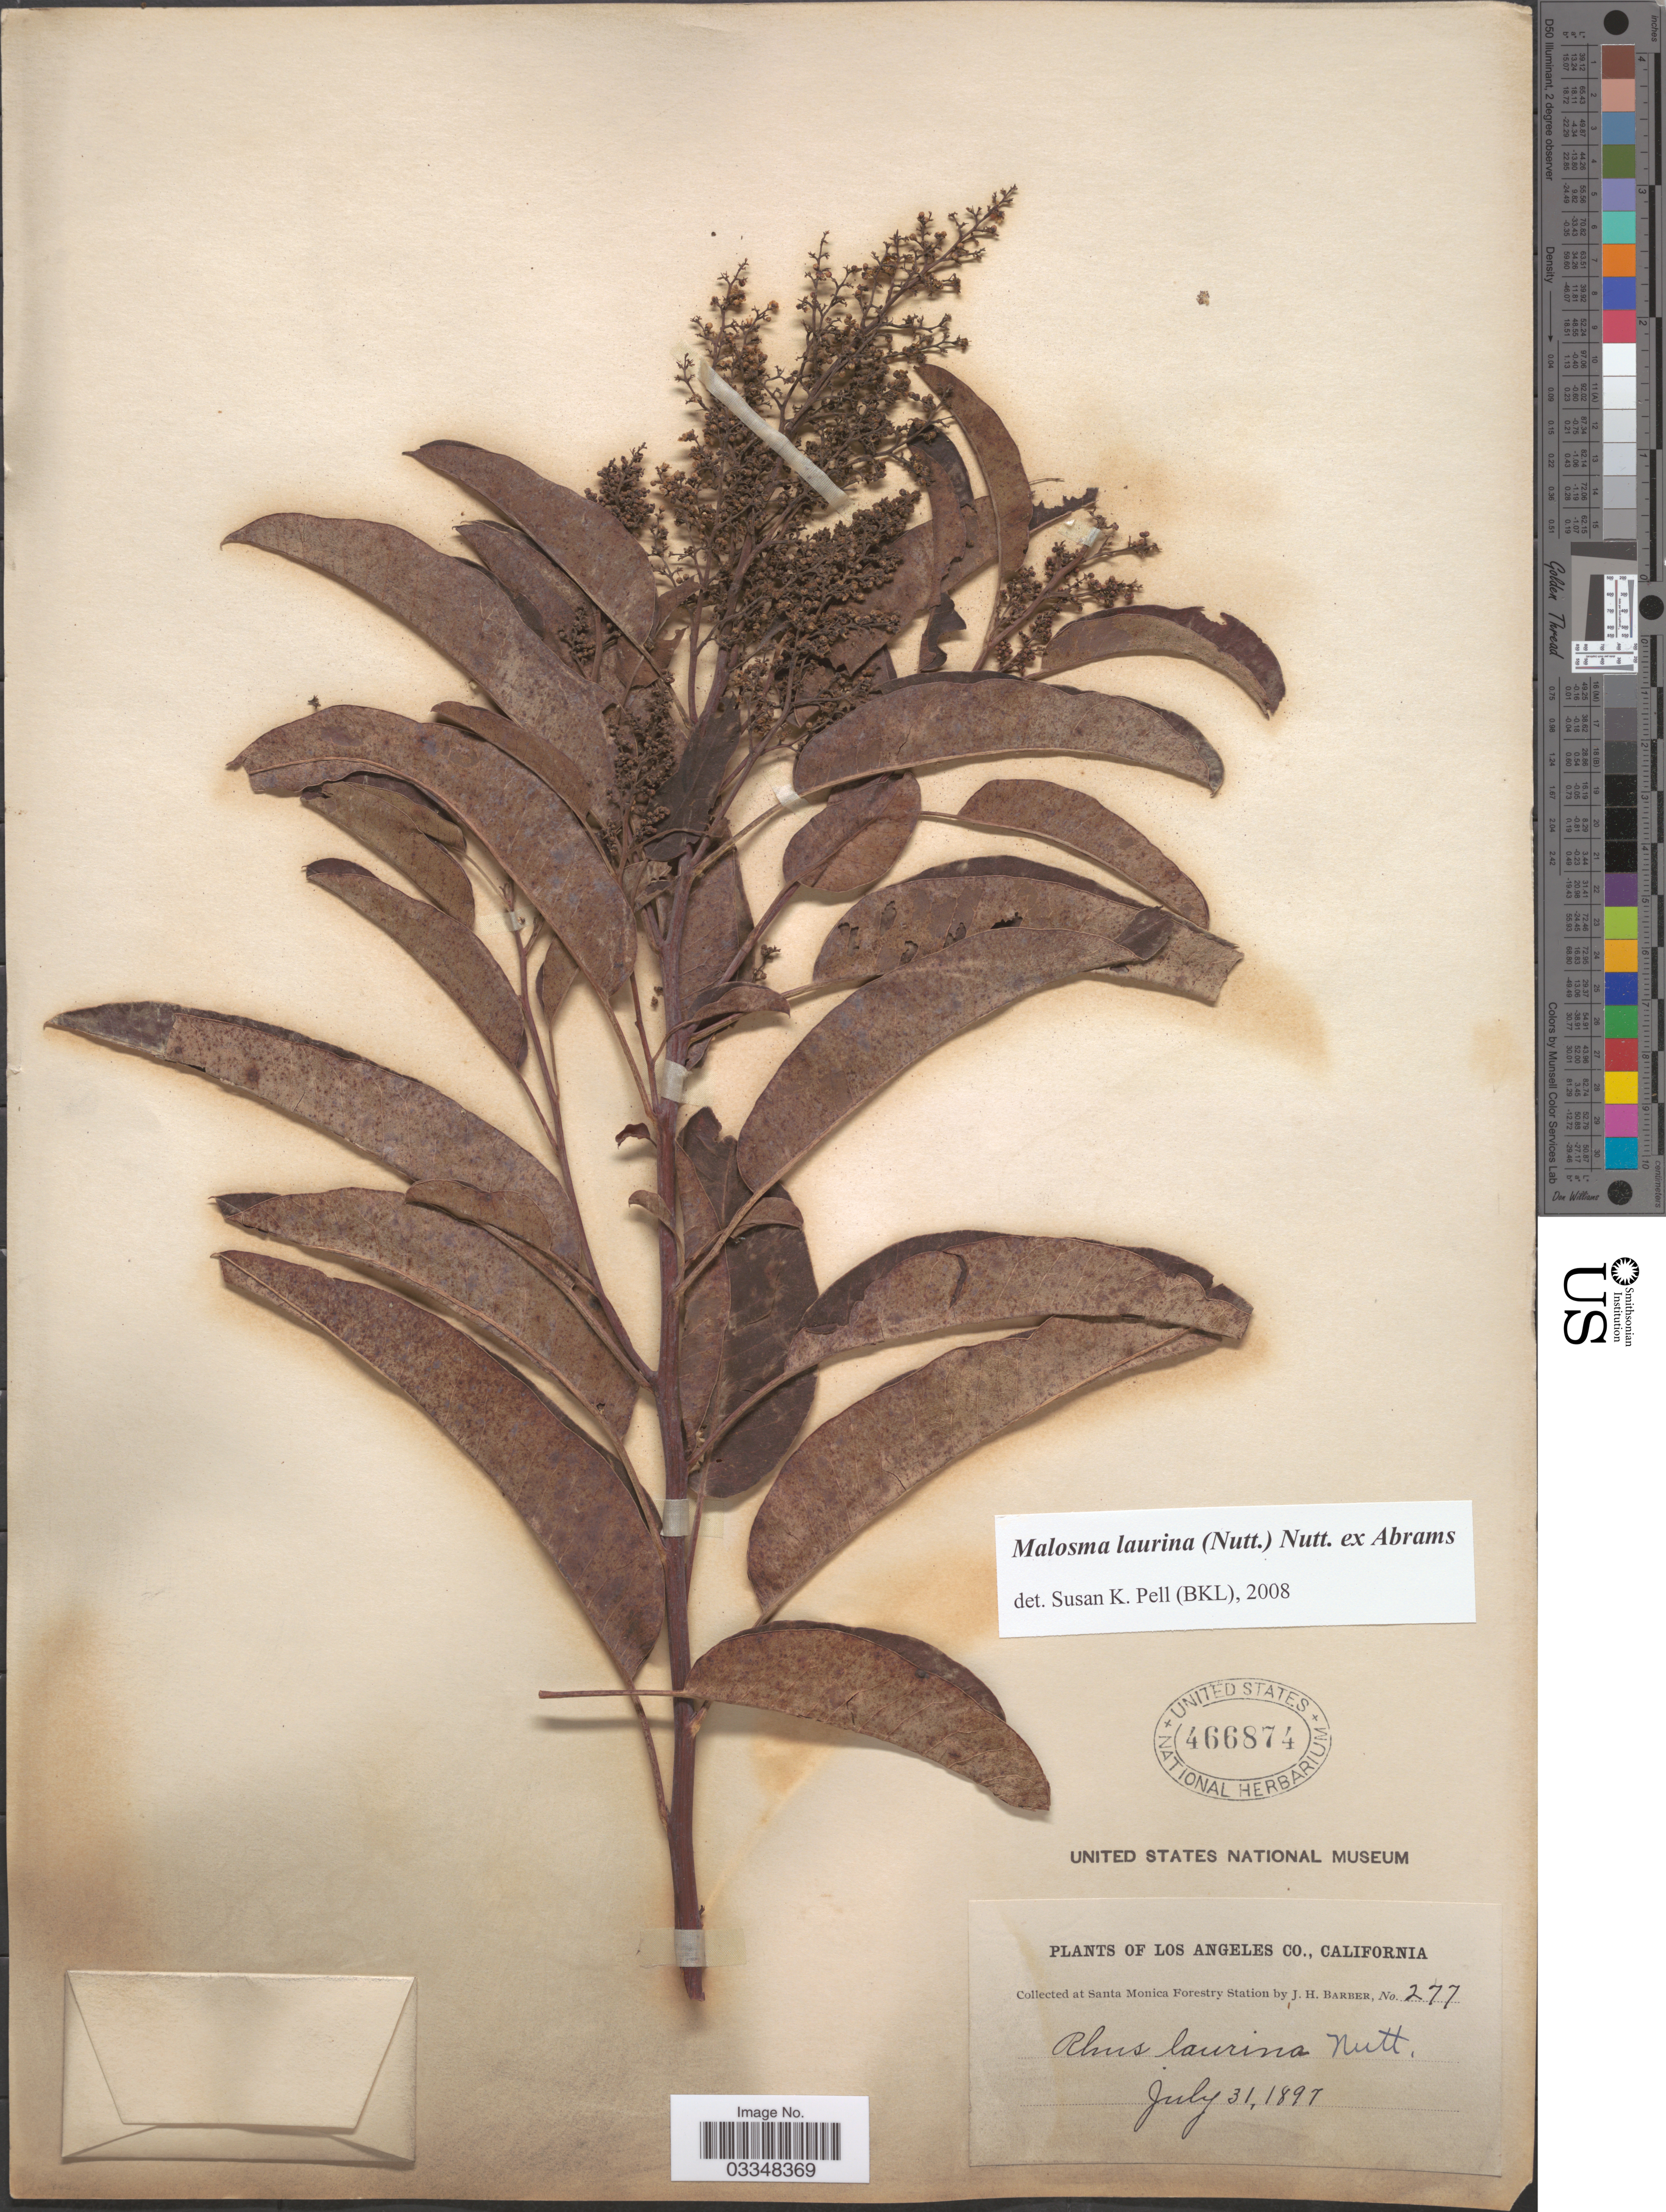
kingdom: Plantae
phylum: Tracheophyta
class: Magnoliopsida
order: Sapindales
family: Anacardiaceae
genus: Malosma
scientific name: Malosma laurina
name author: (Nutt.) Nutt. ex Abrams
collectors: J. Barber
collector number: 277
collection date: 1897-07-31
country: United States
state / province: California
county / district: Los Angeles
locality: Los Angeles Co. At Santa Monica Forestry Station.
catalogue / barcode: US 466874